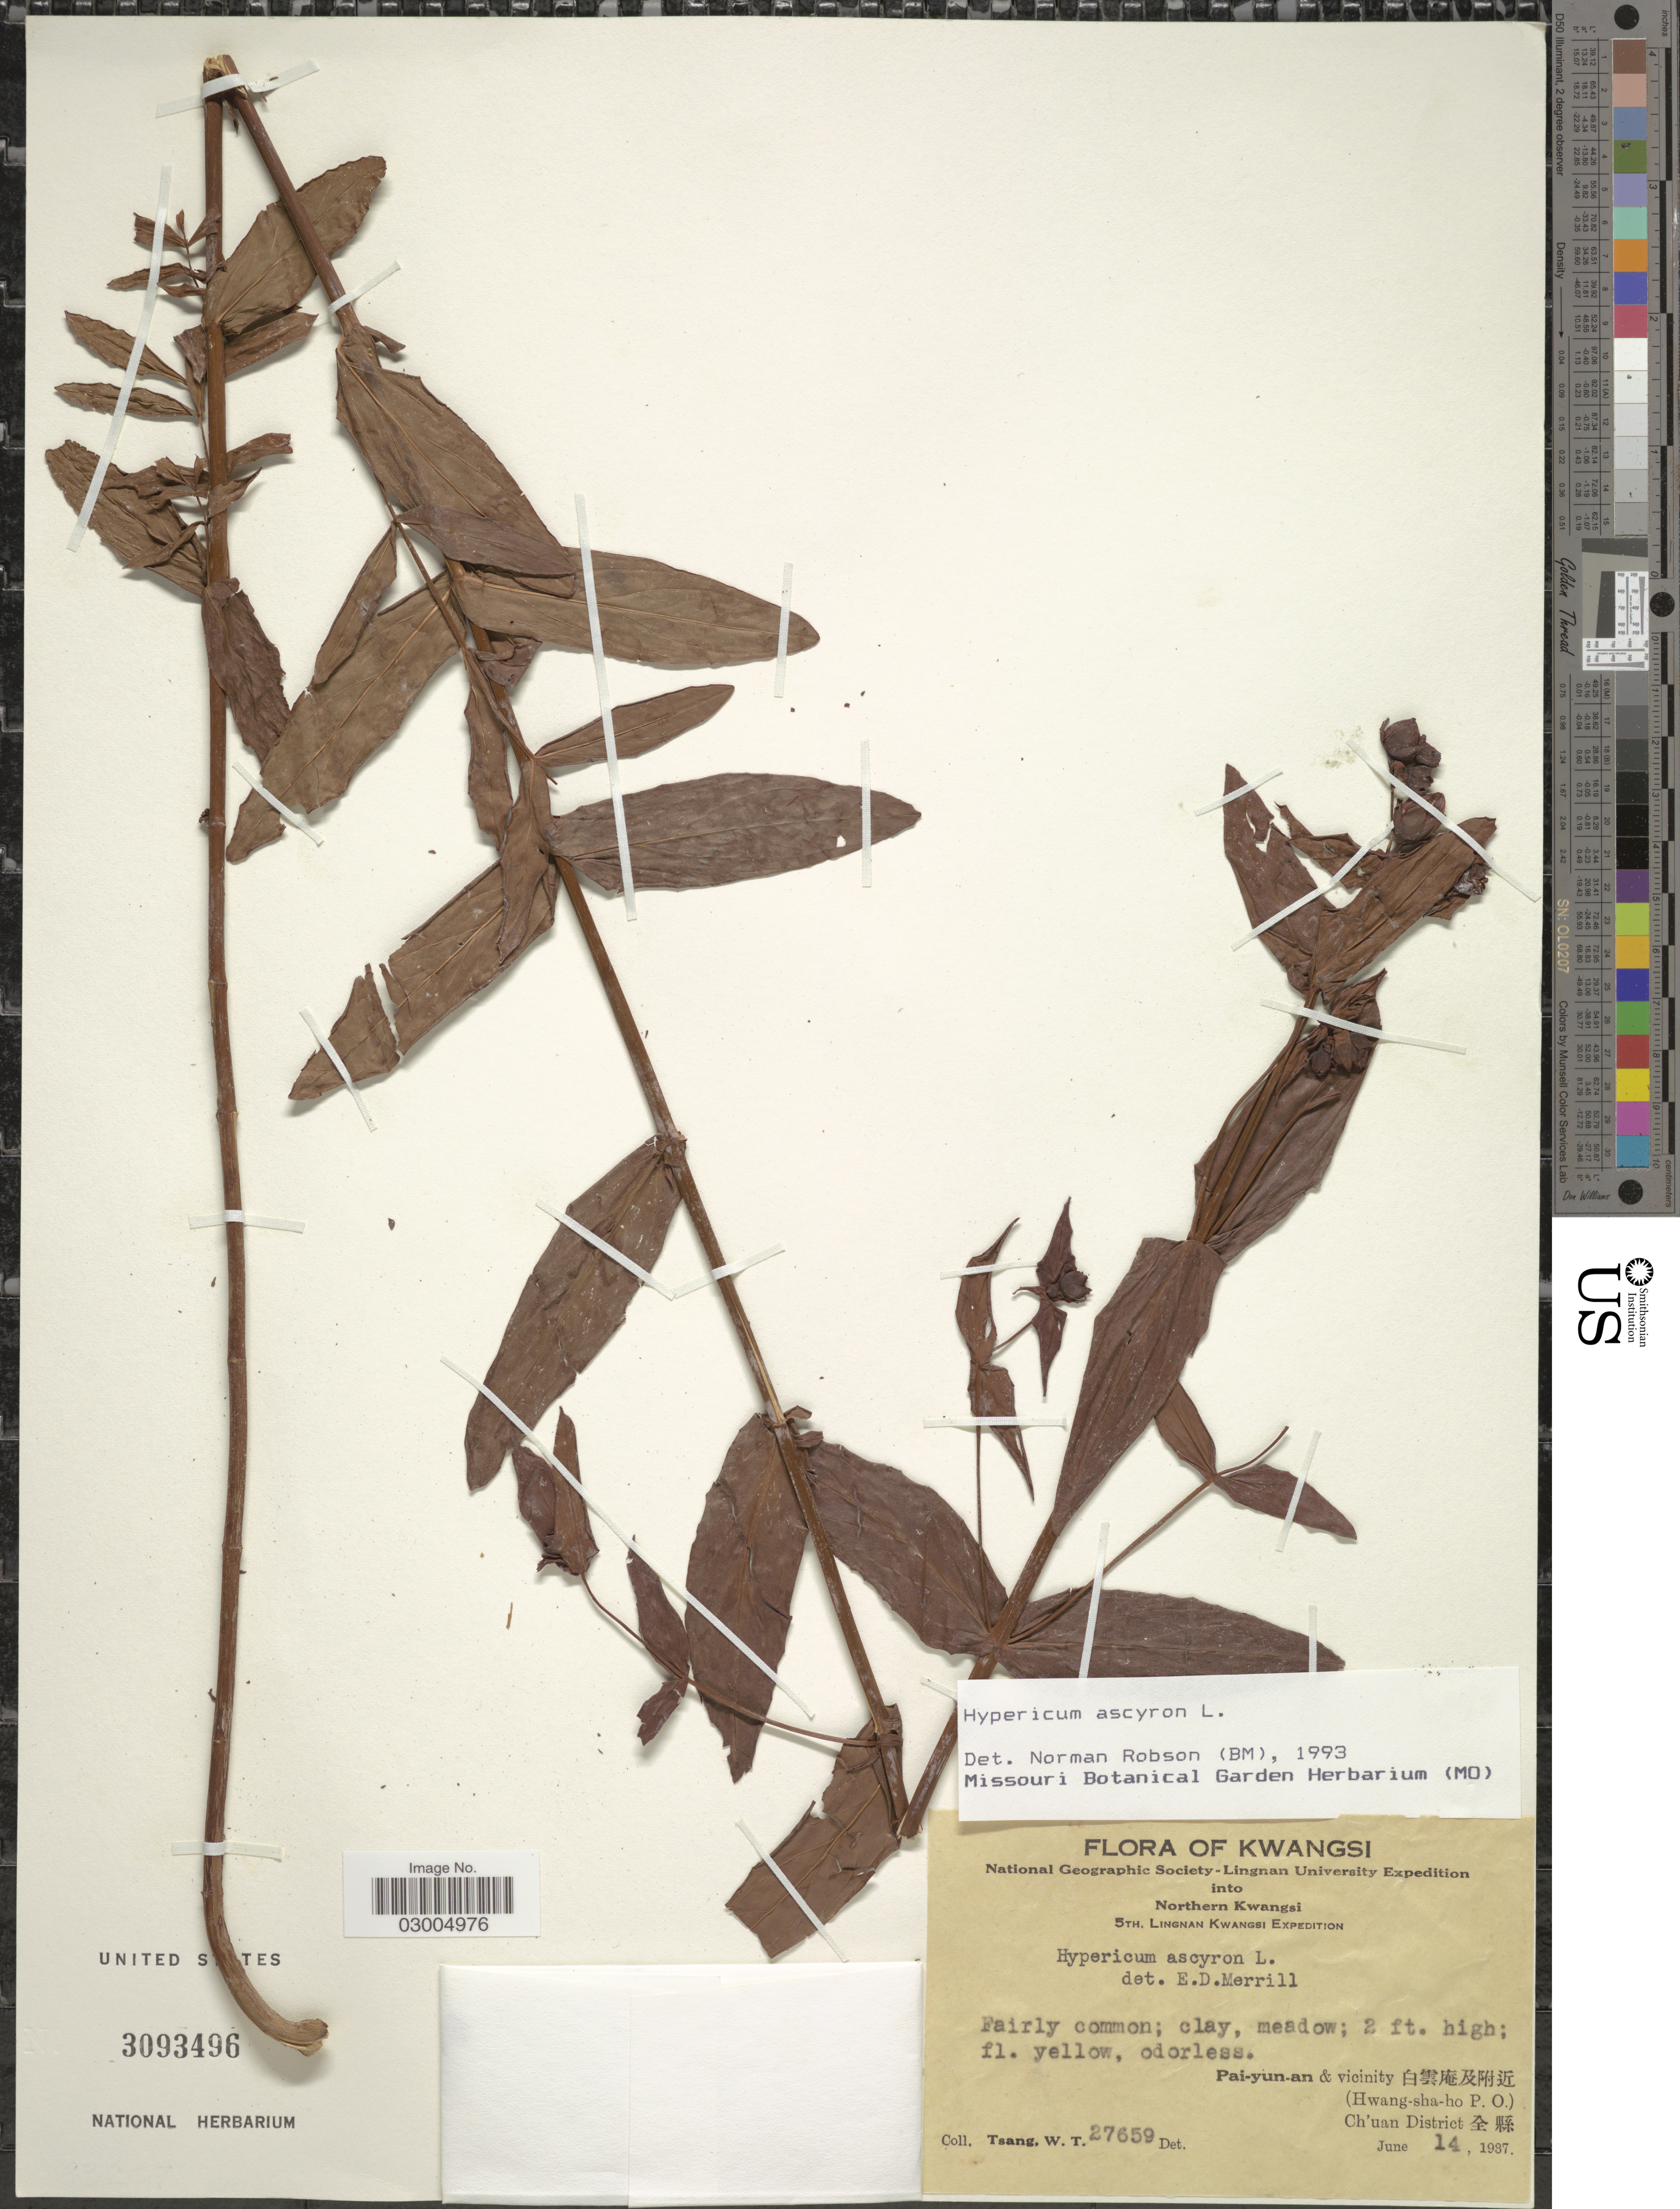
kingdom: Plantae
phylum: Tracheophyta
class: Magnoliopsida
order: Malpighiales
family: Hypericaceae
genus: Hypericum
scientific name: Hypericum ascyron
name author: L.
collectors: W. T. Tsang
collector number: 27659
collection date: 1937-06-14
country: China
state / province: Guangxi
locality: Kwangsi. Northern Kwangsi. Pai-yun-an & vicinity. (Hwang-sha-ho P.O.) Ch'uan District.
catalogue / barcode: US 3093496